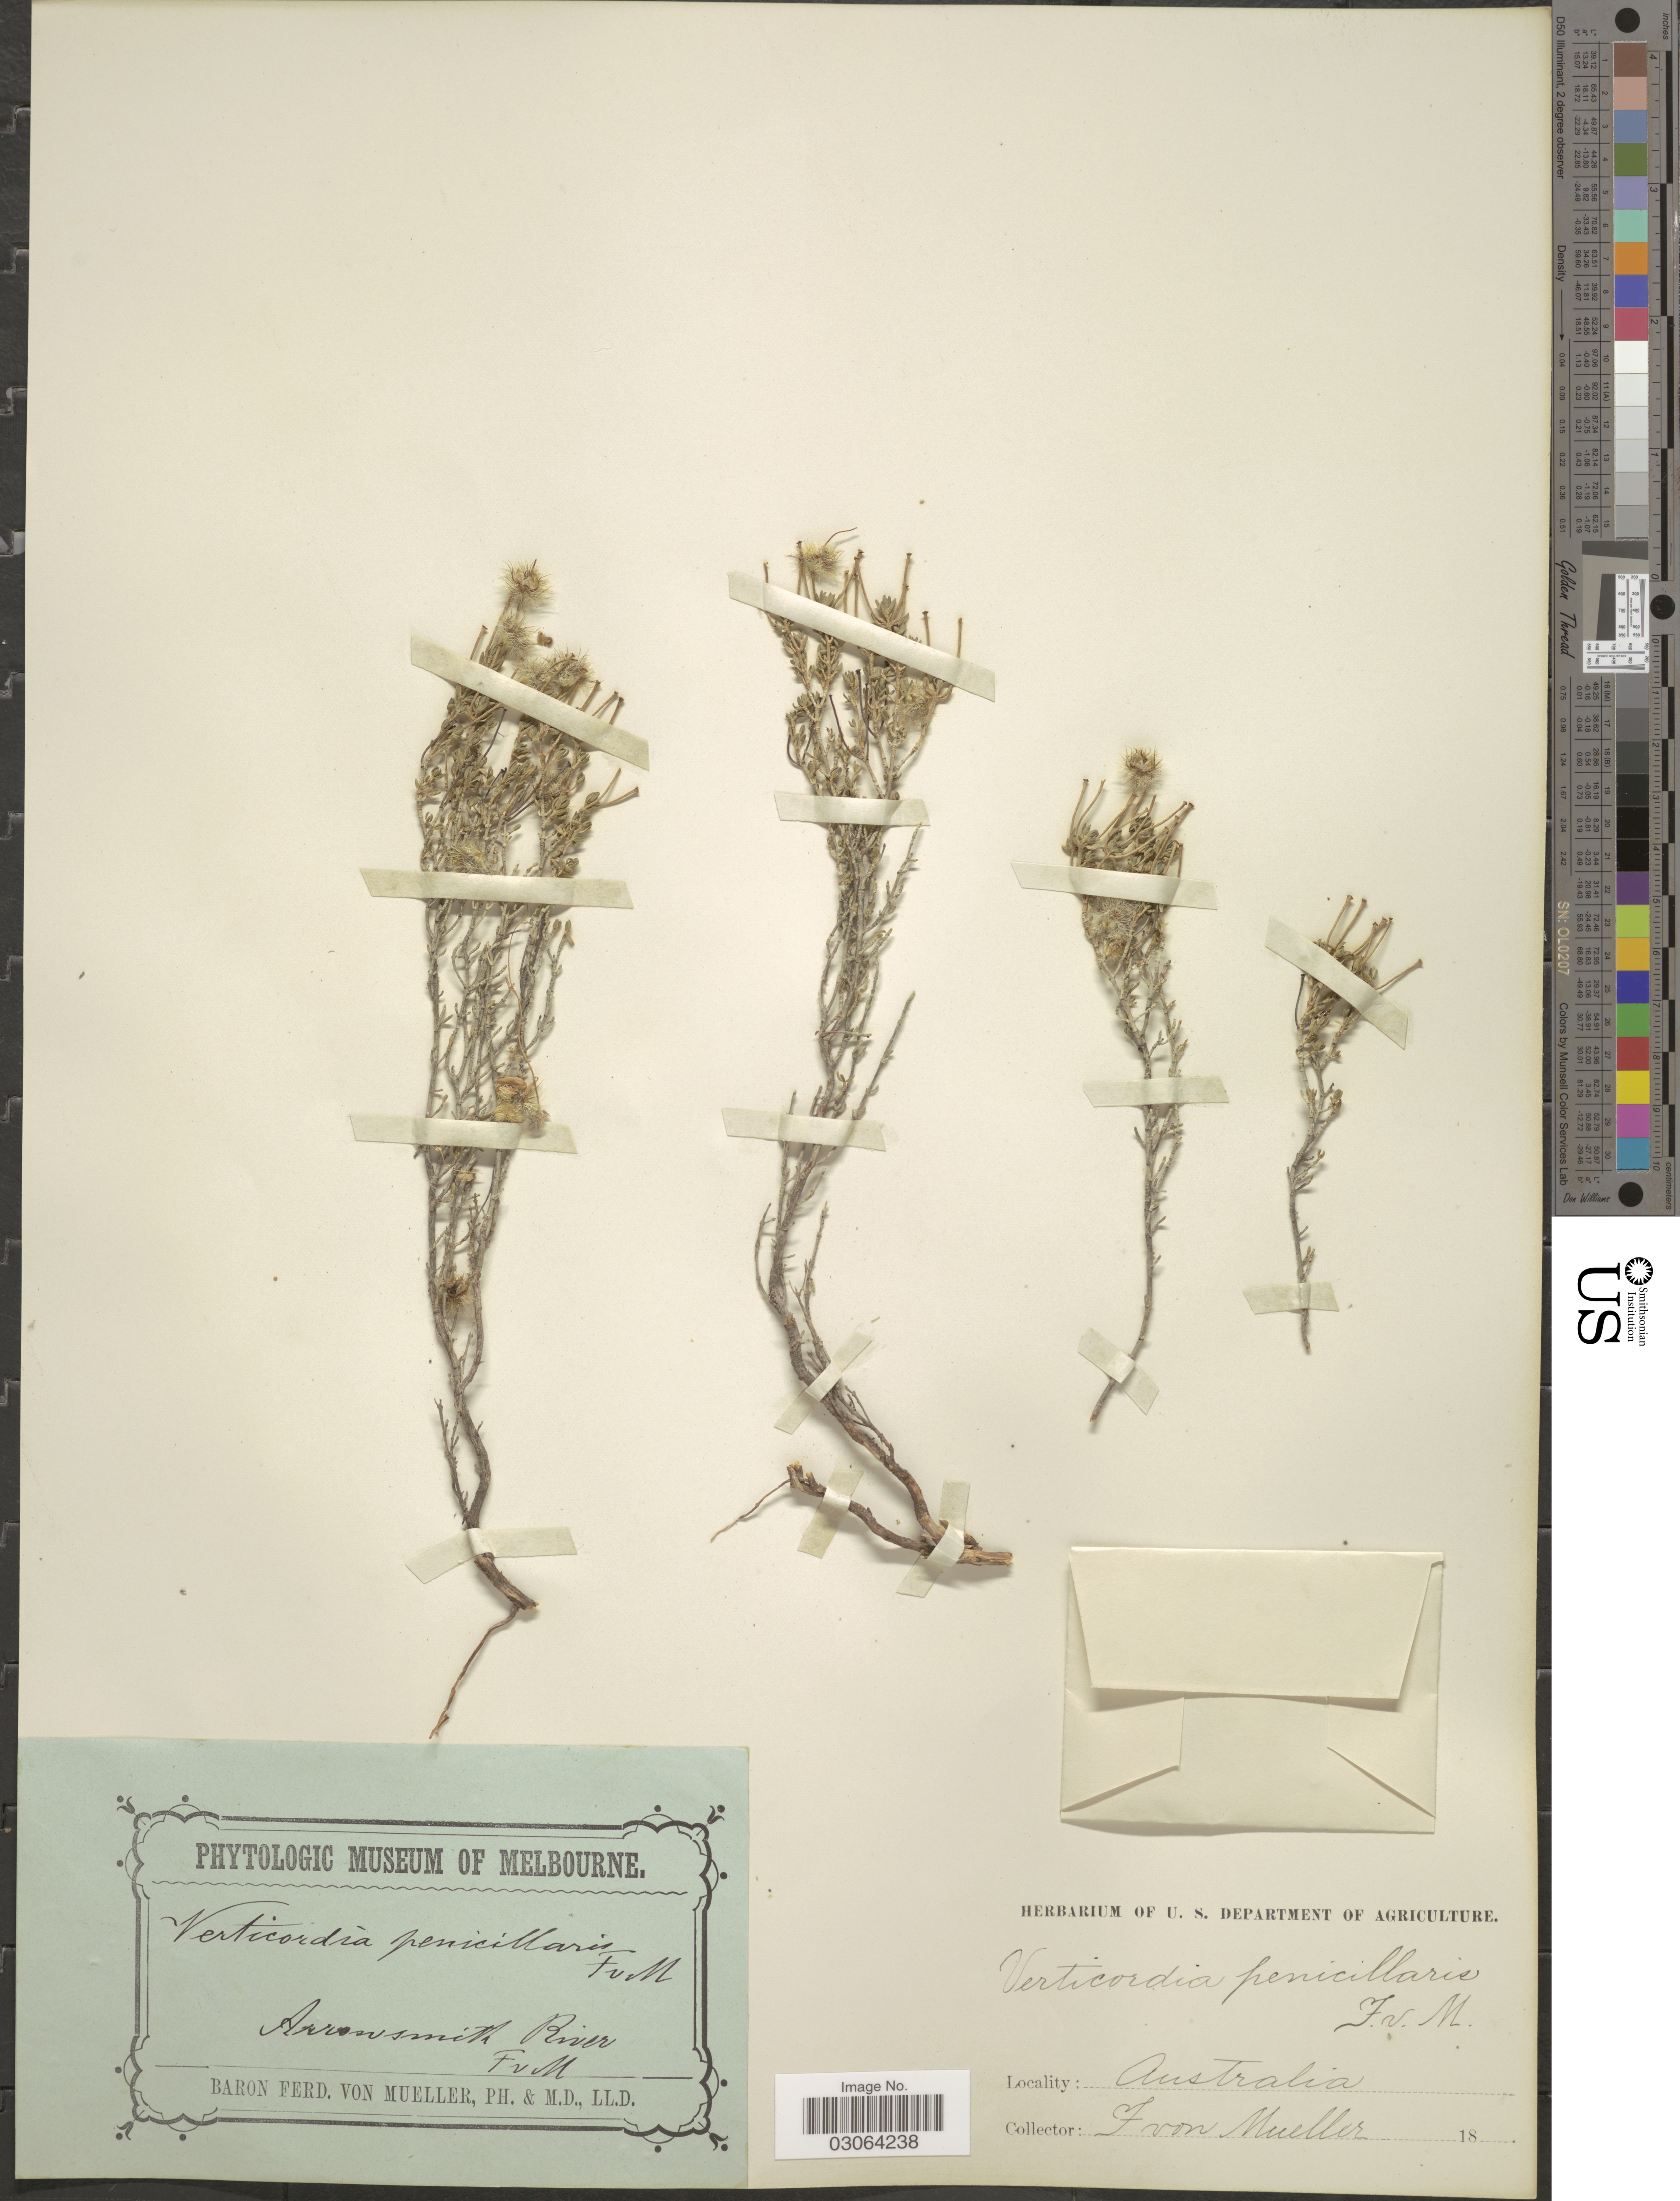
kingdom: Plantae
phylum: Tracheophyta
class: Magnoliopsida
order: Myrtales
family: Myrtaceae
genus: Verticordia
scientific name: Verticordia penicillaris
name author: F. Muell.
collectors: F. von Mueller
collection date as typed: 18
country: Australia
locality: Arrowsmith River.